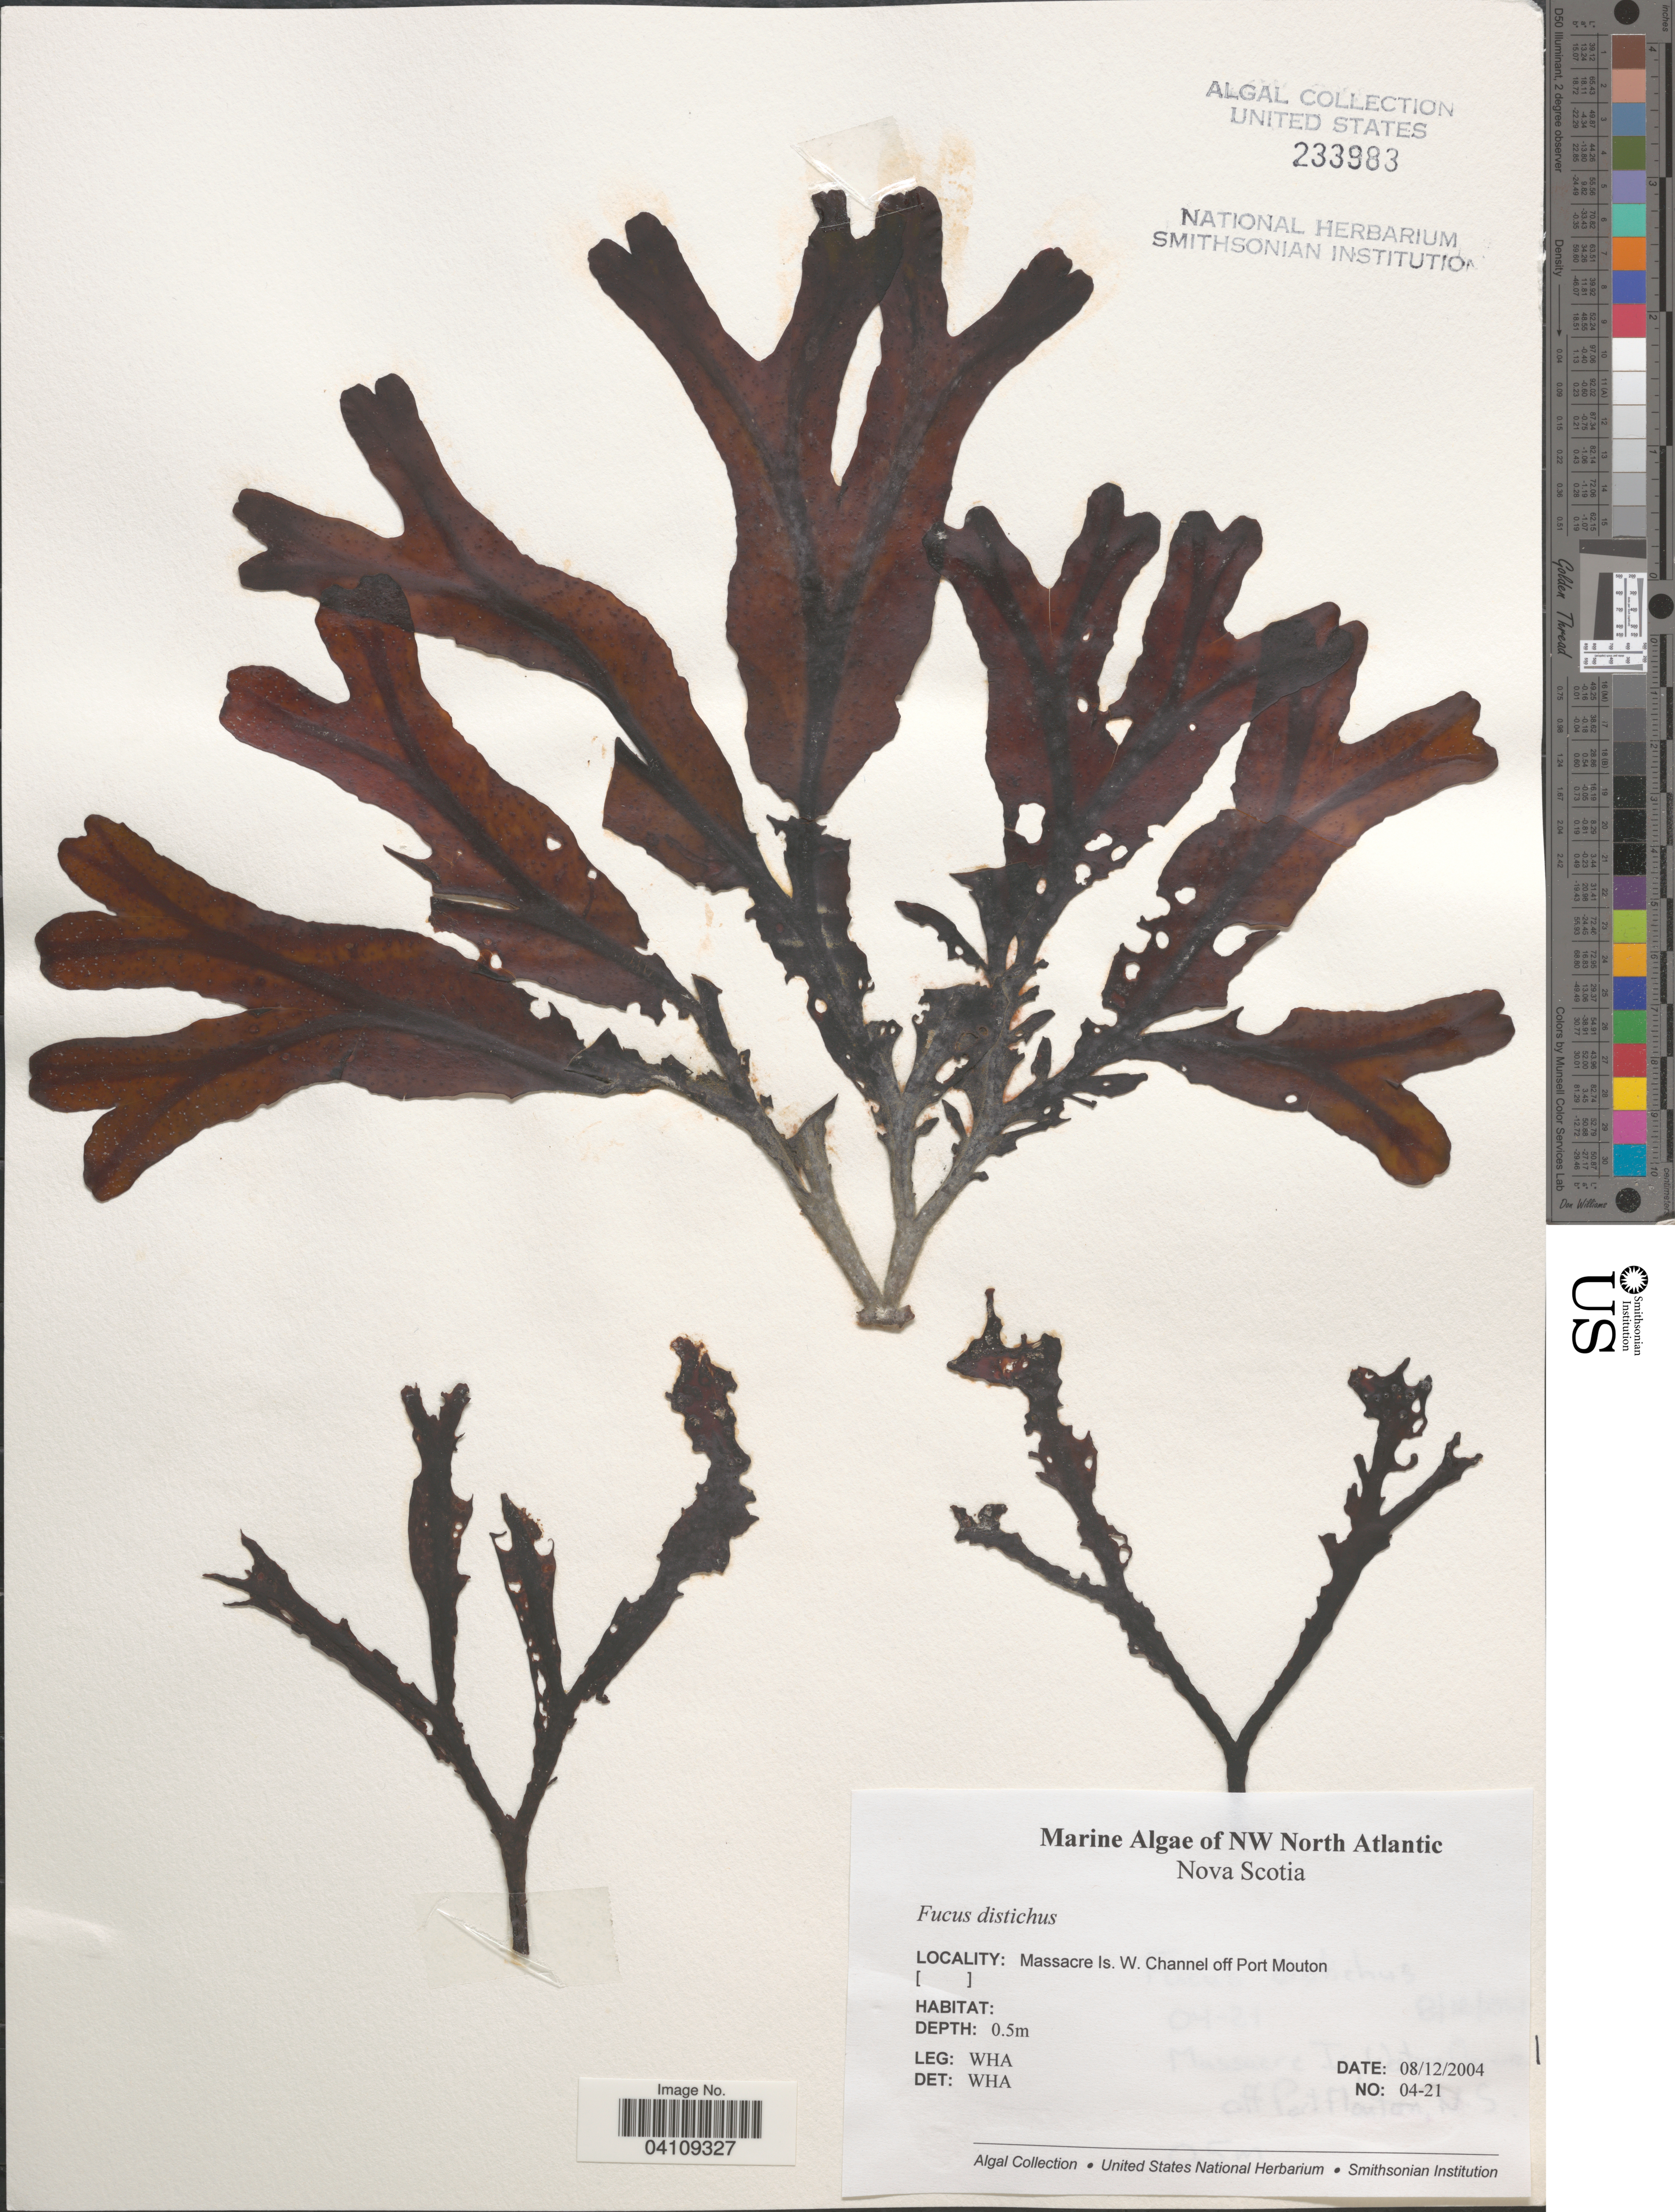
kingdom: Chromista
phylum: Ochrophyta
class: Phaeophyceae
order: Fucales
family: Fucaceae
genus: Fucus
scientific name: Fucus distichus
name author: L.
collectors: W. H. Adey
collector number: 04-21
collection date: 2004-08-12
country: Canada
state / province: Nova Scotia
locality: NW North Atlantic. Massacre Is. W. Channel off Port Mouton.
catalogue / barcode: US 233983